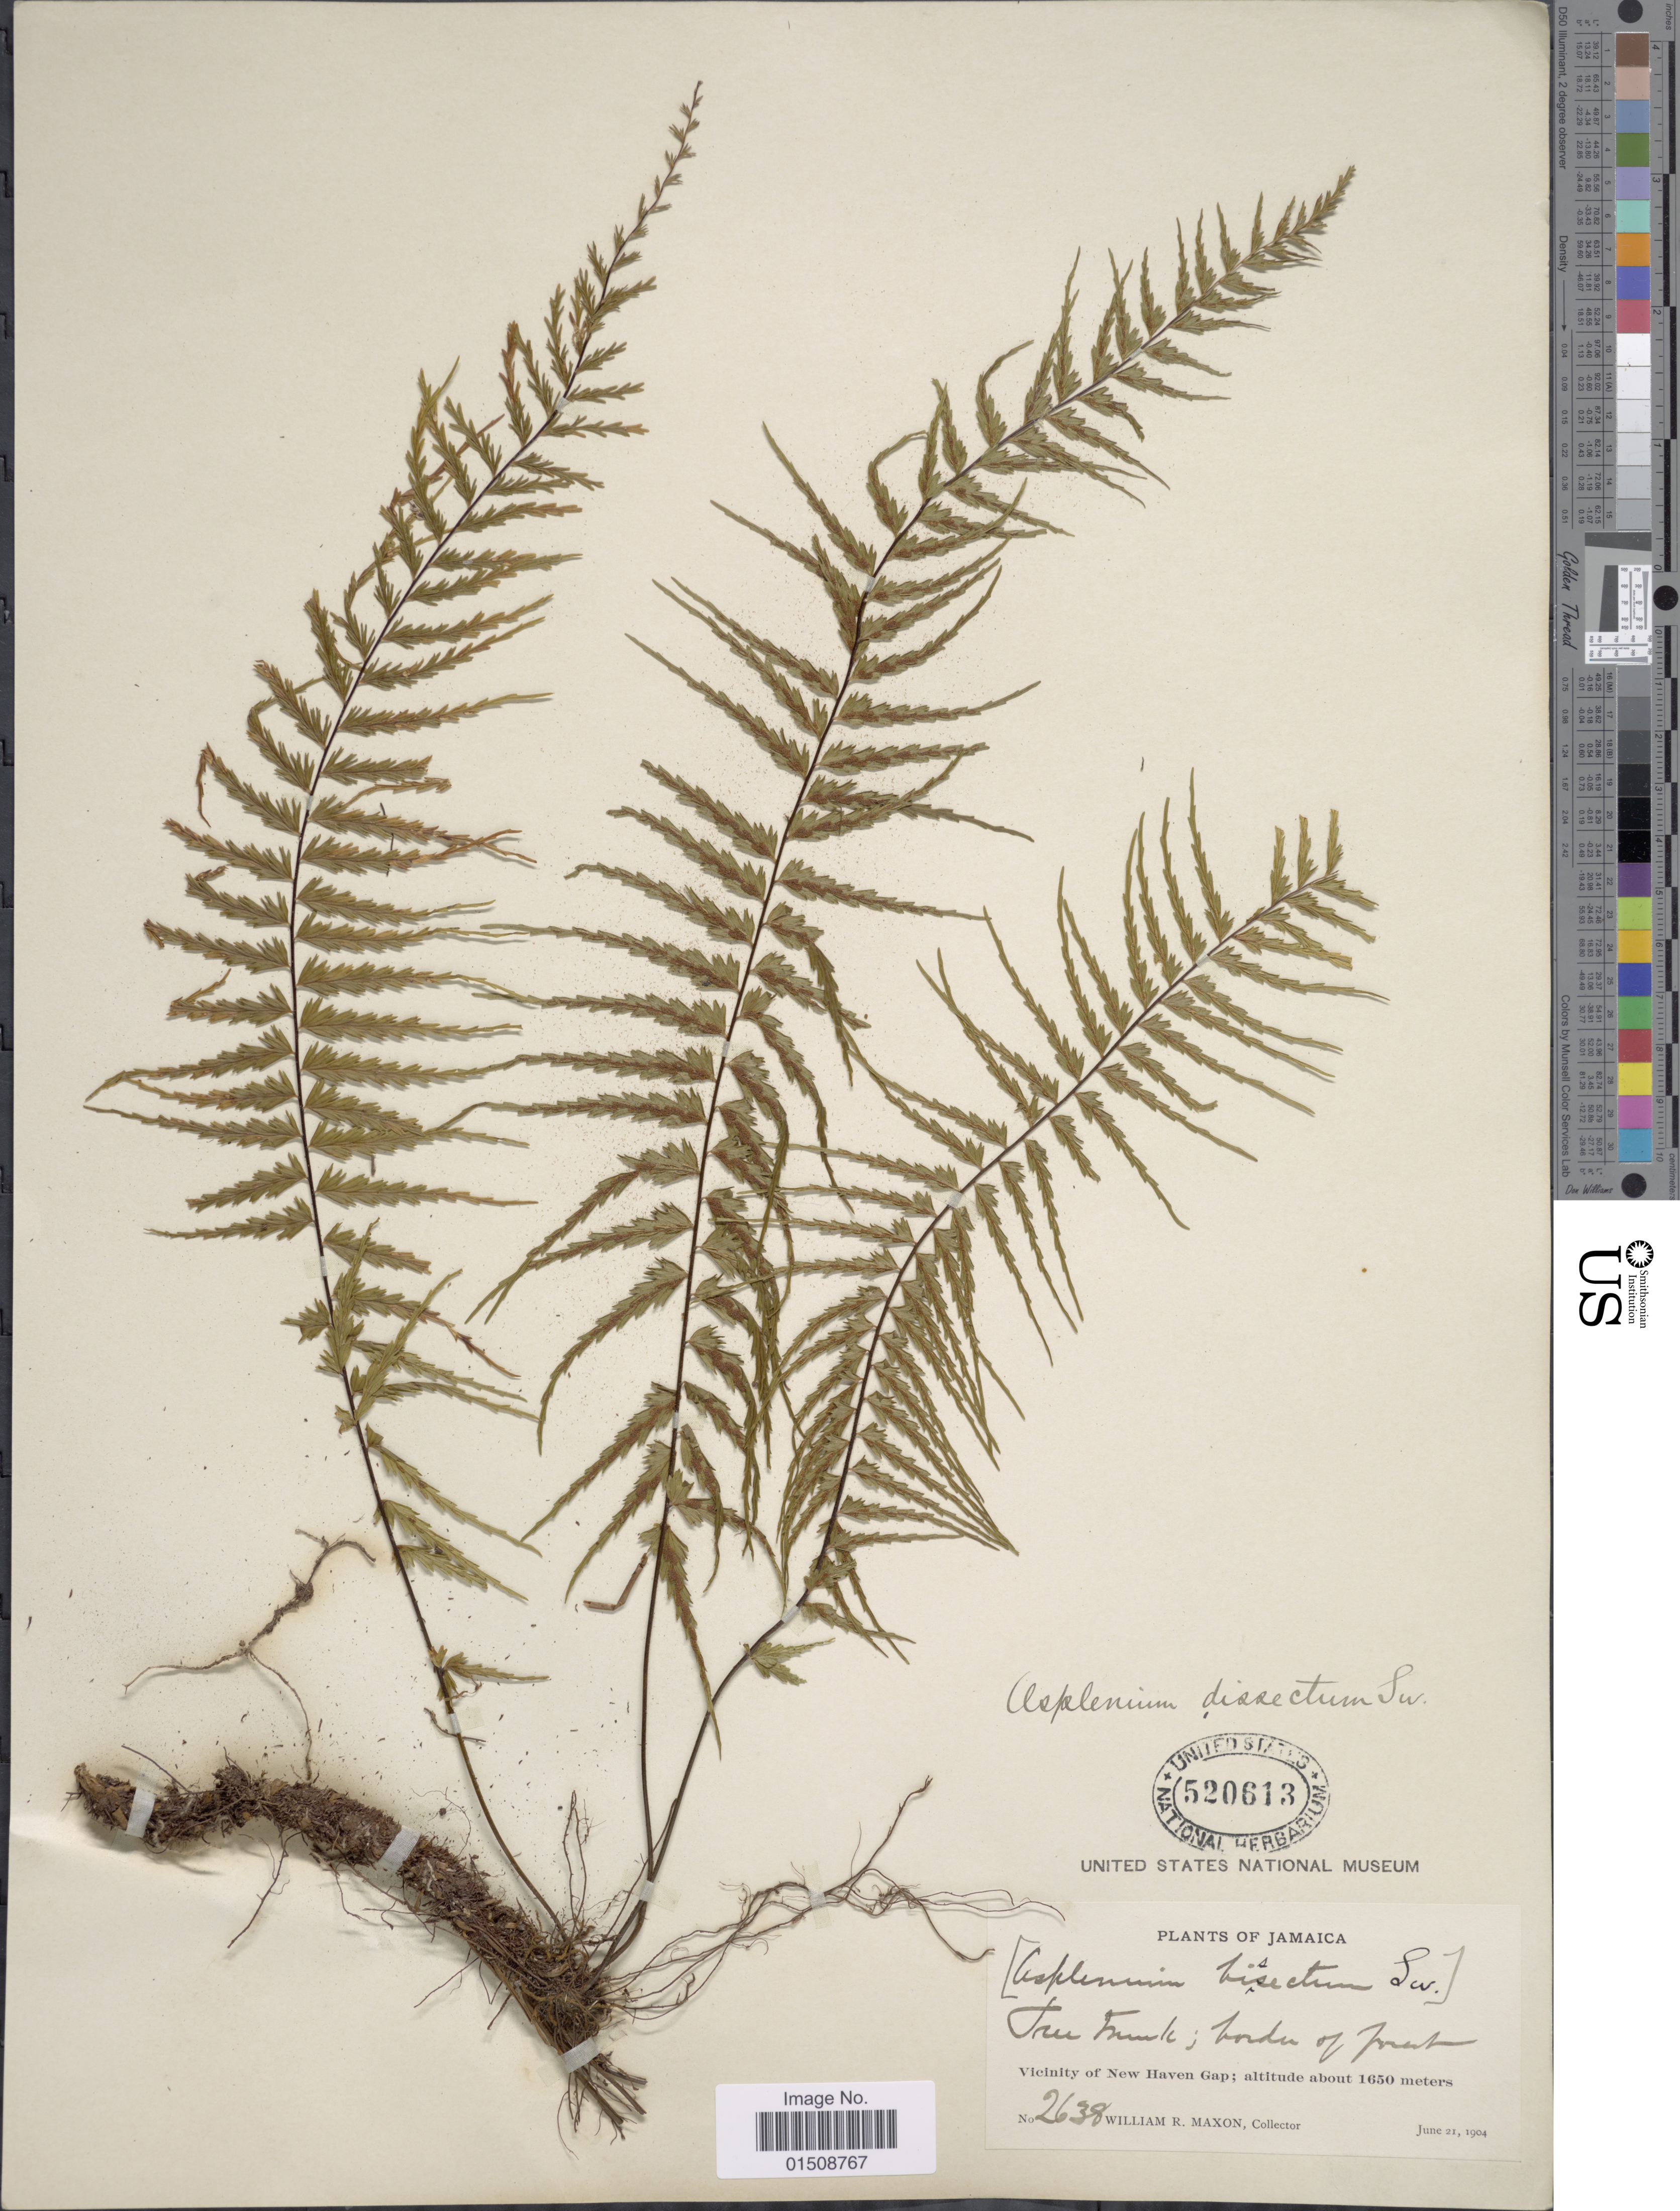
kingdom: Plantae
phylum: Tracheophyta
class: Polypodiopsida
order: Polypodiales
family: Aspleniaceae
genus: Asplenium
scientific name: Asplenium dissectum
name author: Brack. in Wilkes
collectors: W. R. Maxon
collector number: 2638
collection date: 1904-06-21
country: Jamaica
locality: Vicinity of New Haven Gap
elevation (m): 1650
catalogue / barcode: US 520613